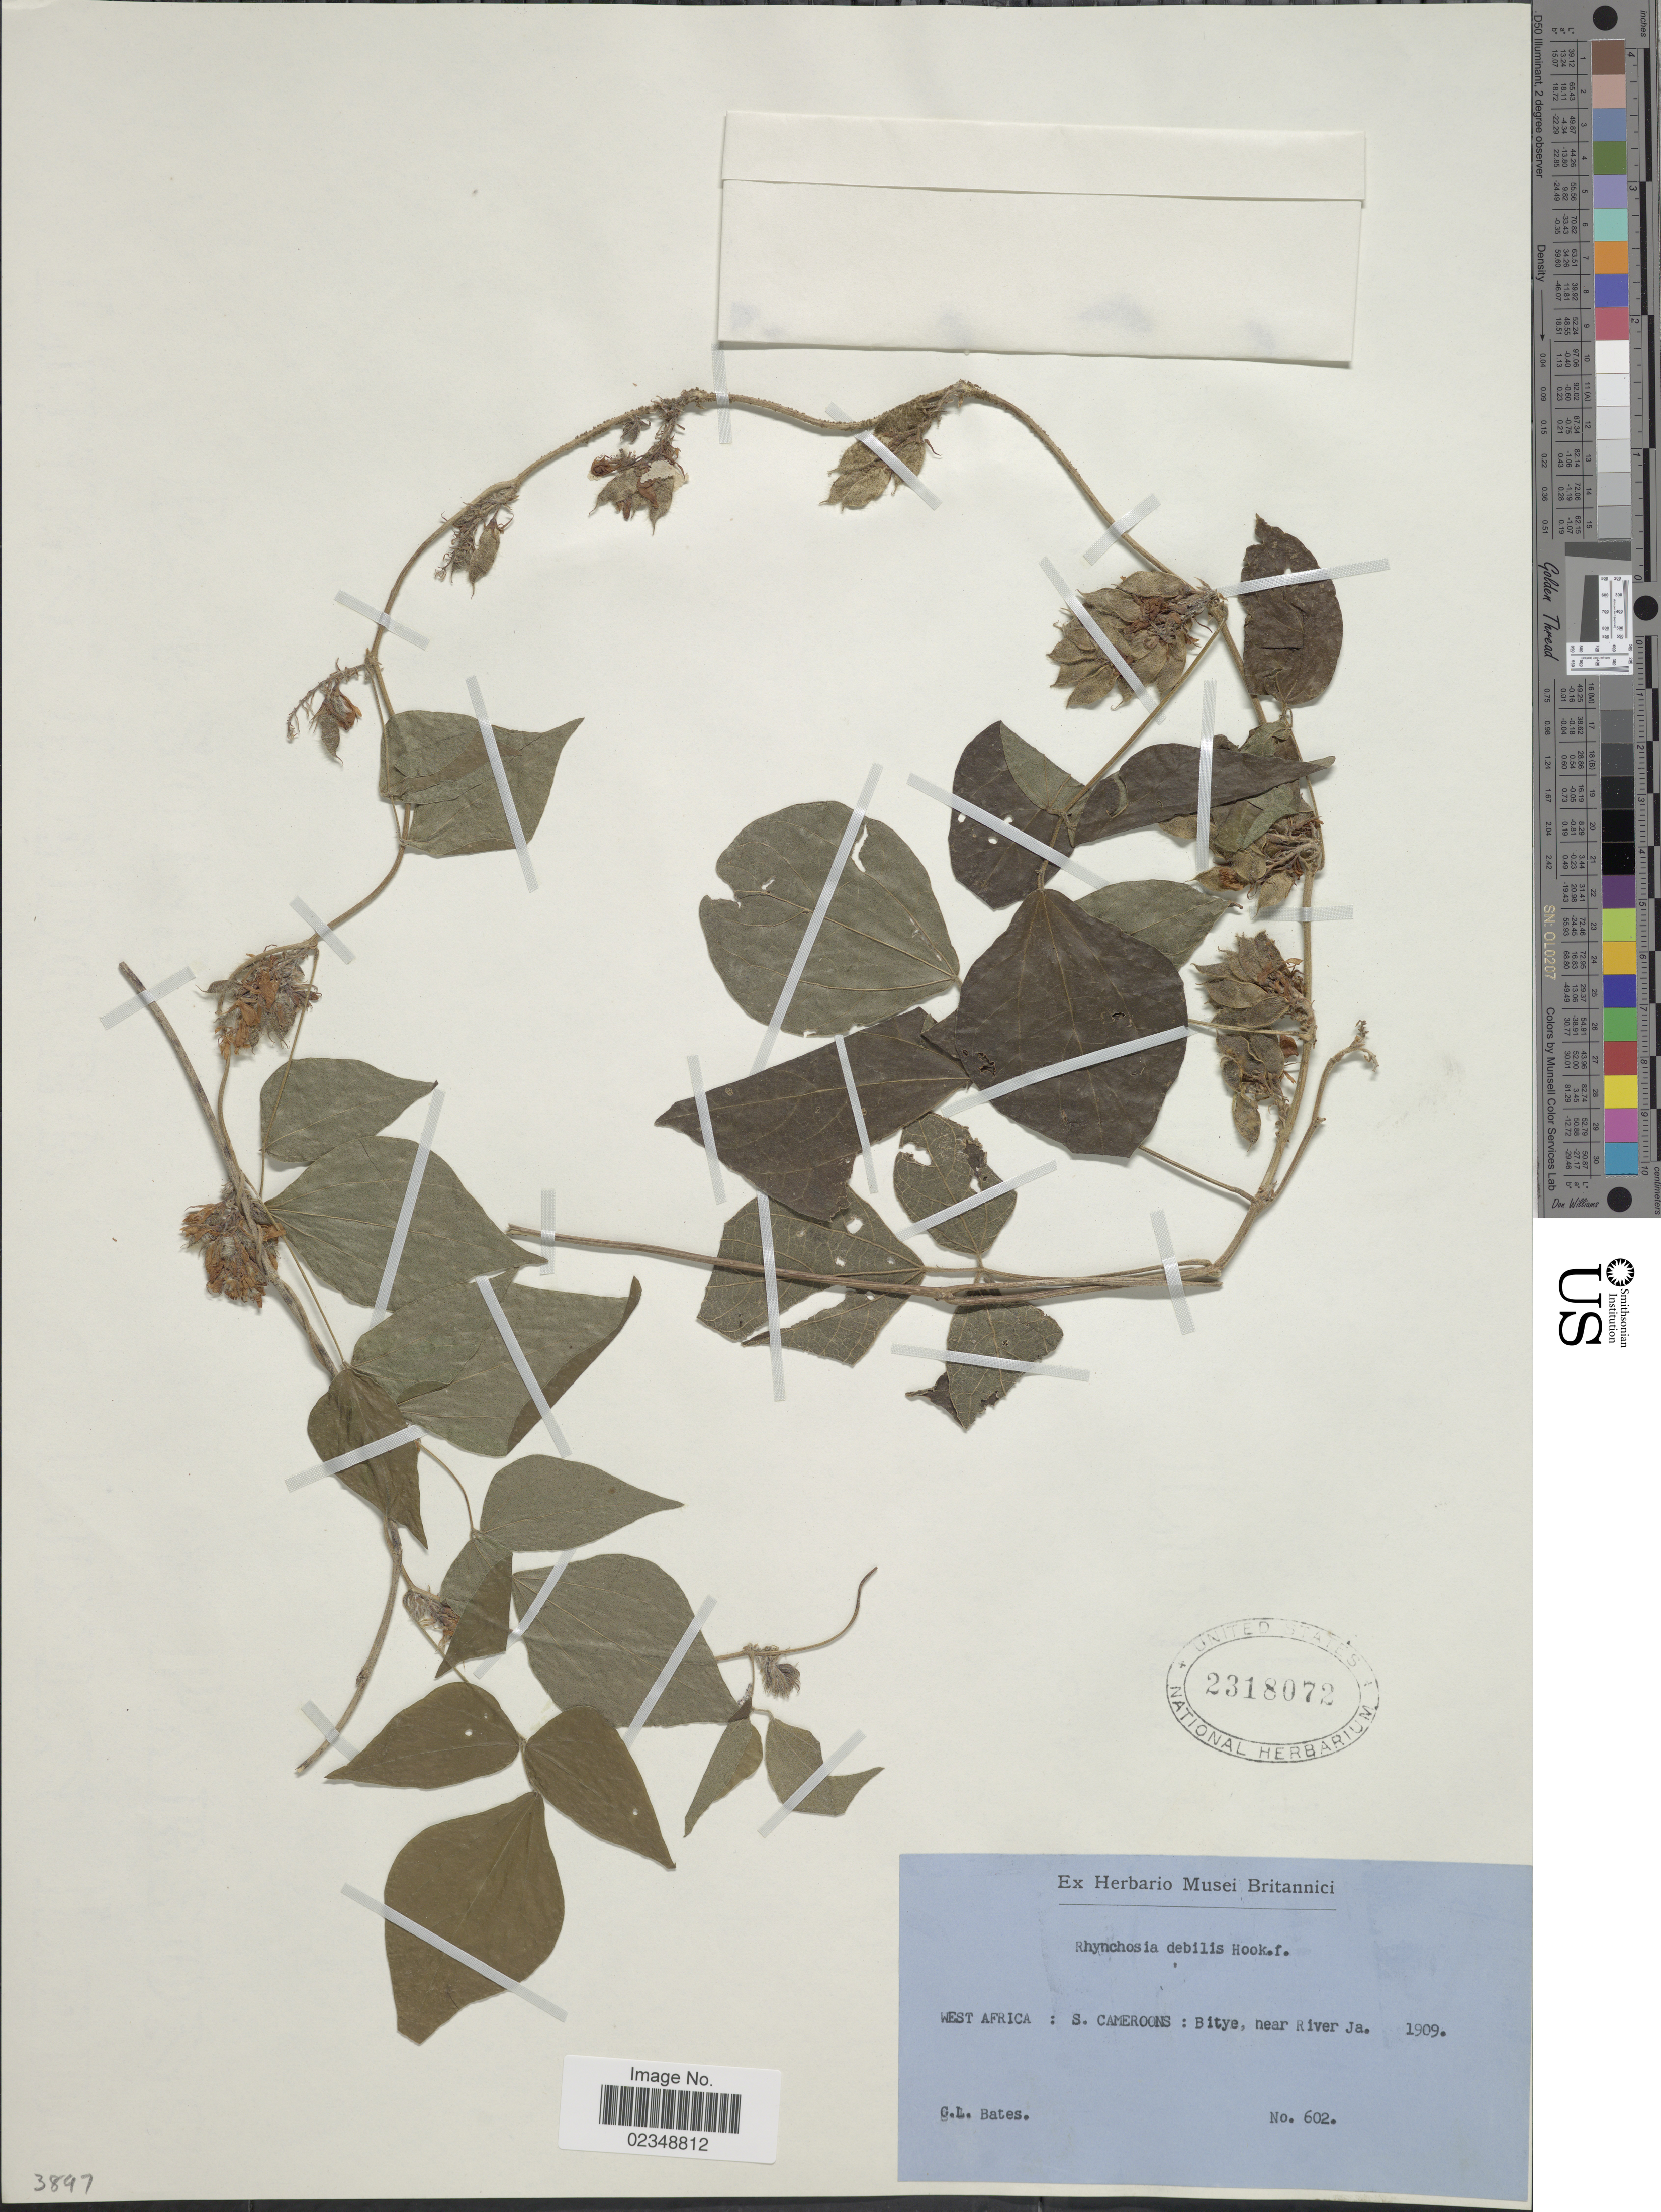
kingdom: Plantae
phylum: Tracheophyta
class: Magnoliopsida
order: Fabales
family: Fabaceae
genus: Rhynchosia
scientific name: Rhynchosia debilis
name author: G. Don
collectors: G. Bates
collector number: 602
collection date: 1909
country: Cameroon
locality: West Africa: S. Cameroons: Bitye, near River Ja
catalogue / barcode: US 2318072